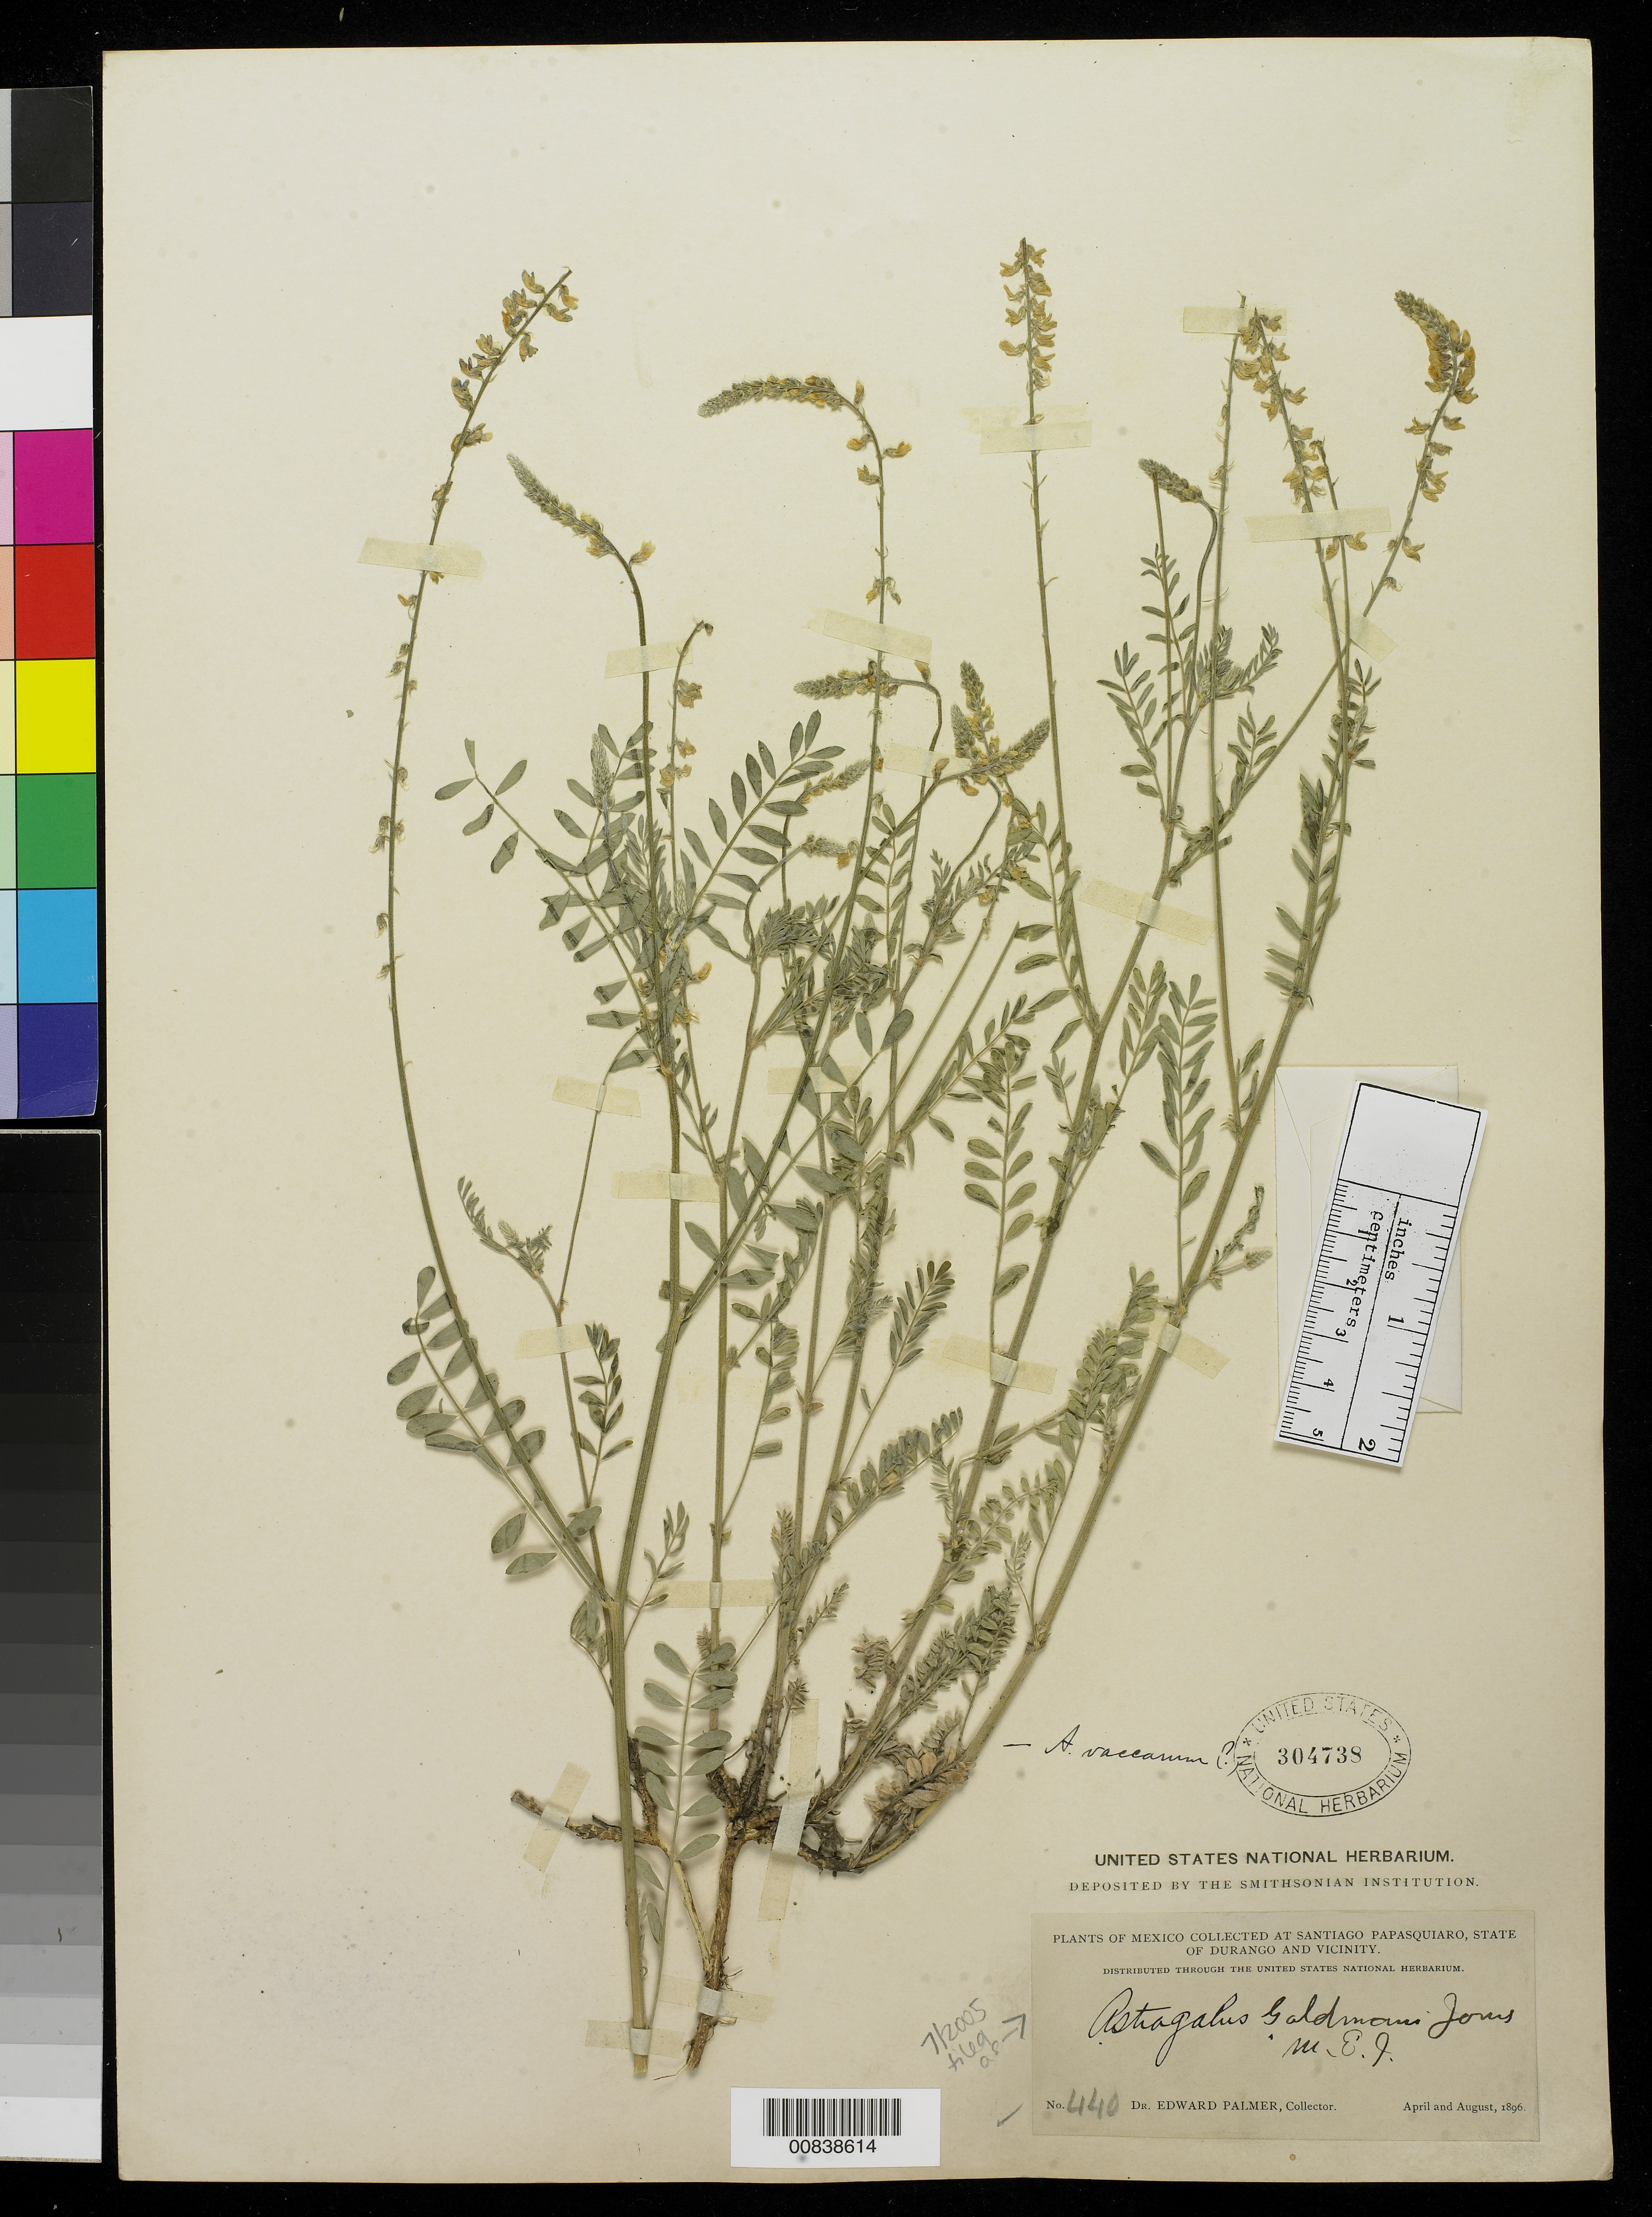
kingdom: Plantae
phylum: Tracheophyta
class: Magnoliopsida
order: Fabales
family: Fabaceae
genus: Astragalus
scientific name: Astragalus goldmanii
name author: M.E. Jones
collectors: E. Palmer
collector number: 440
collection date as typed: Apr 1896 to -- Aug 1896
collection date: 1896-04/1896-08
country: Mexico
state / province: Durango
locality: Santiago Papasquiaro, Durango and vicinity.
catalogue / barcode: US 304738